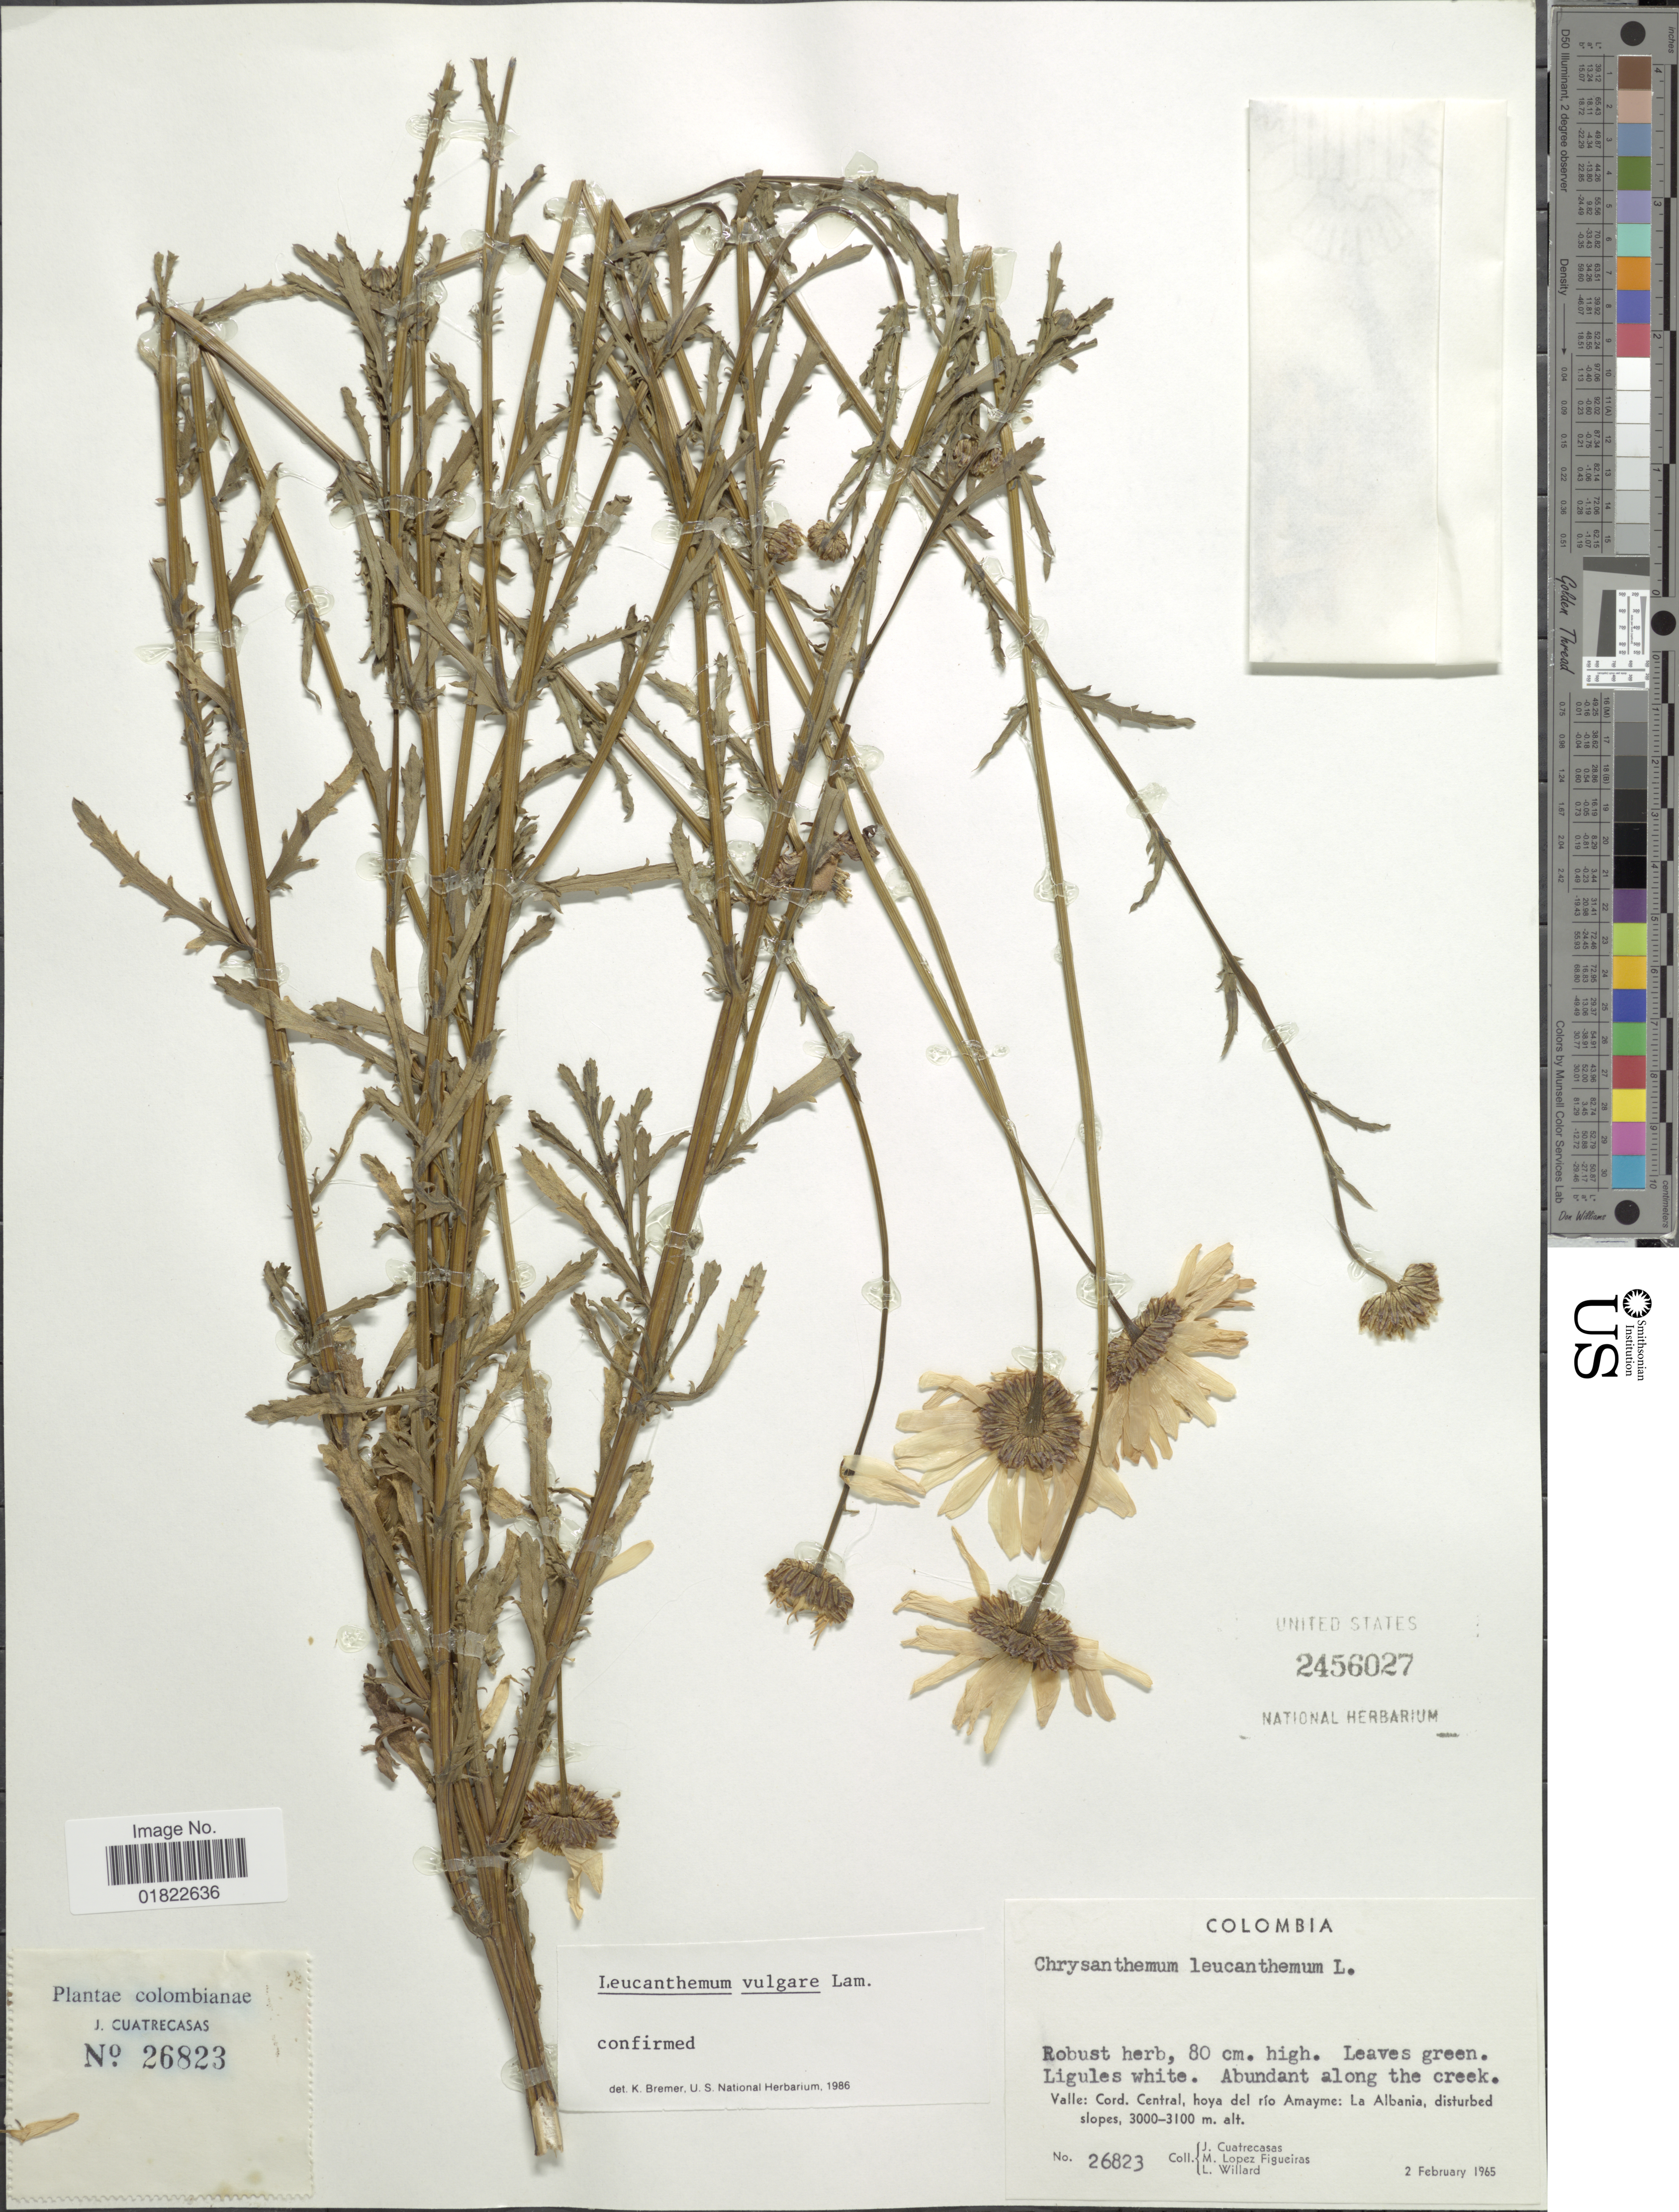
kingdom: Plantae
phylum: Tracheophyta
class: Magnoliopsida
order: Asterales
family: Asteraceae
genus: Leucanthemum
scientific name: Leucanthemum vulgare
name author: Lam.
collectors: J. Cuatrecasas, M. López Figueiras & L. Willard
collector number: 26823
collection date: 1965-02-02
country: Colombia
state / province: Valle del Cauca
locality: Abundant along the creek, Valle: Cord. Central, hoya del Rio Amayme: La Albania, Disturbed slopes.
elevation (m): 3000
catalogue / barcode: US 2456027